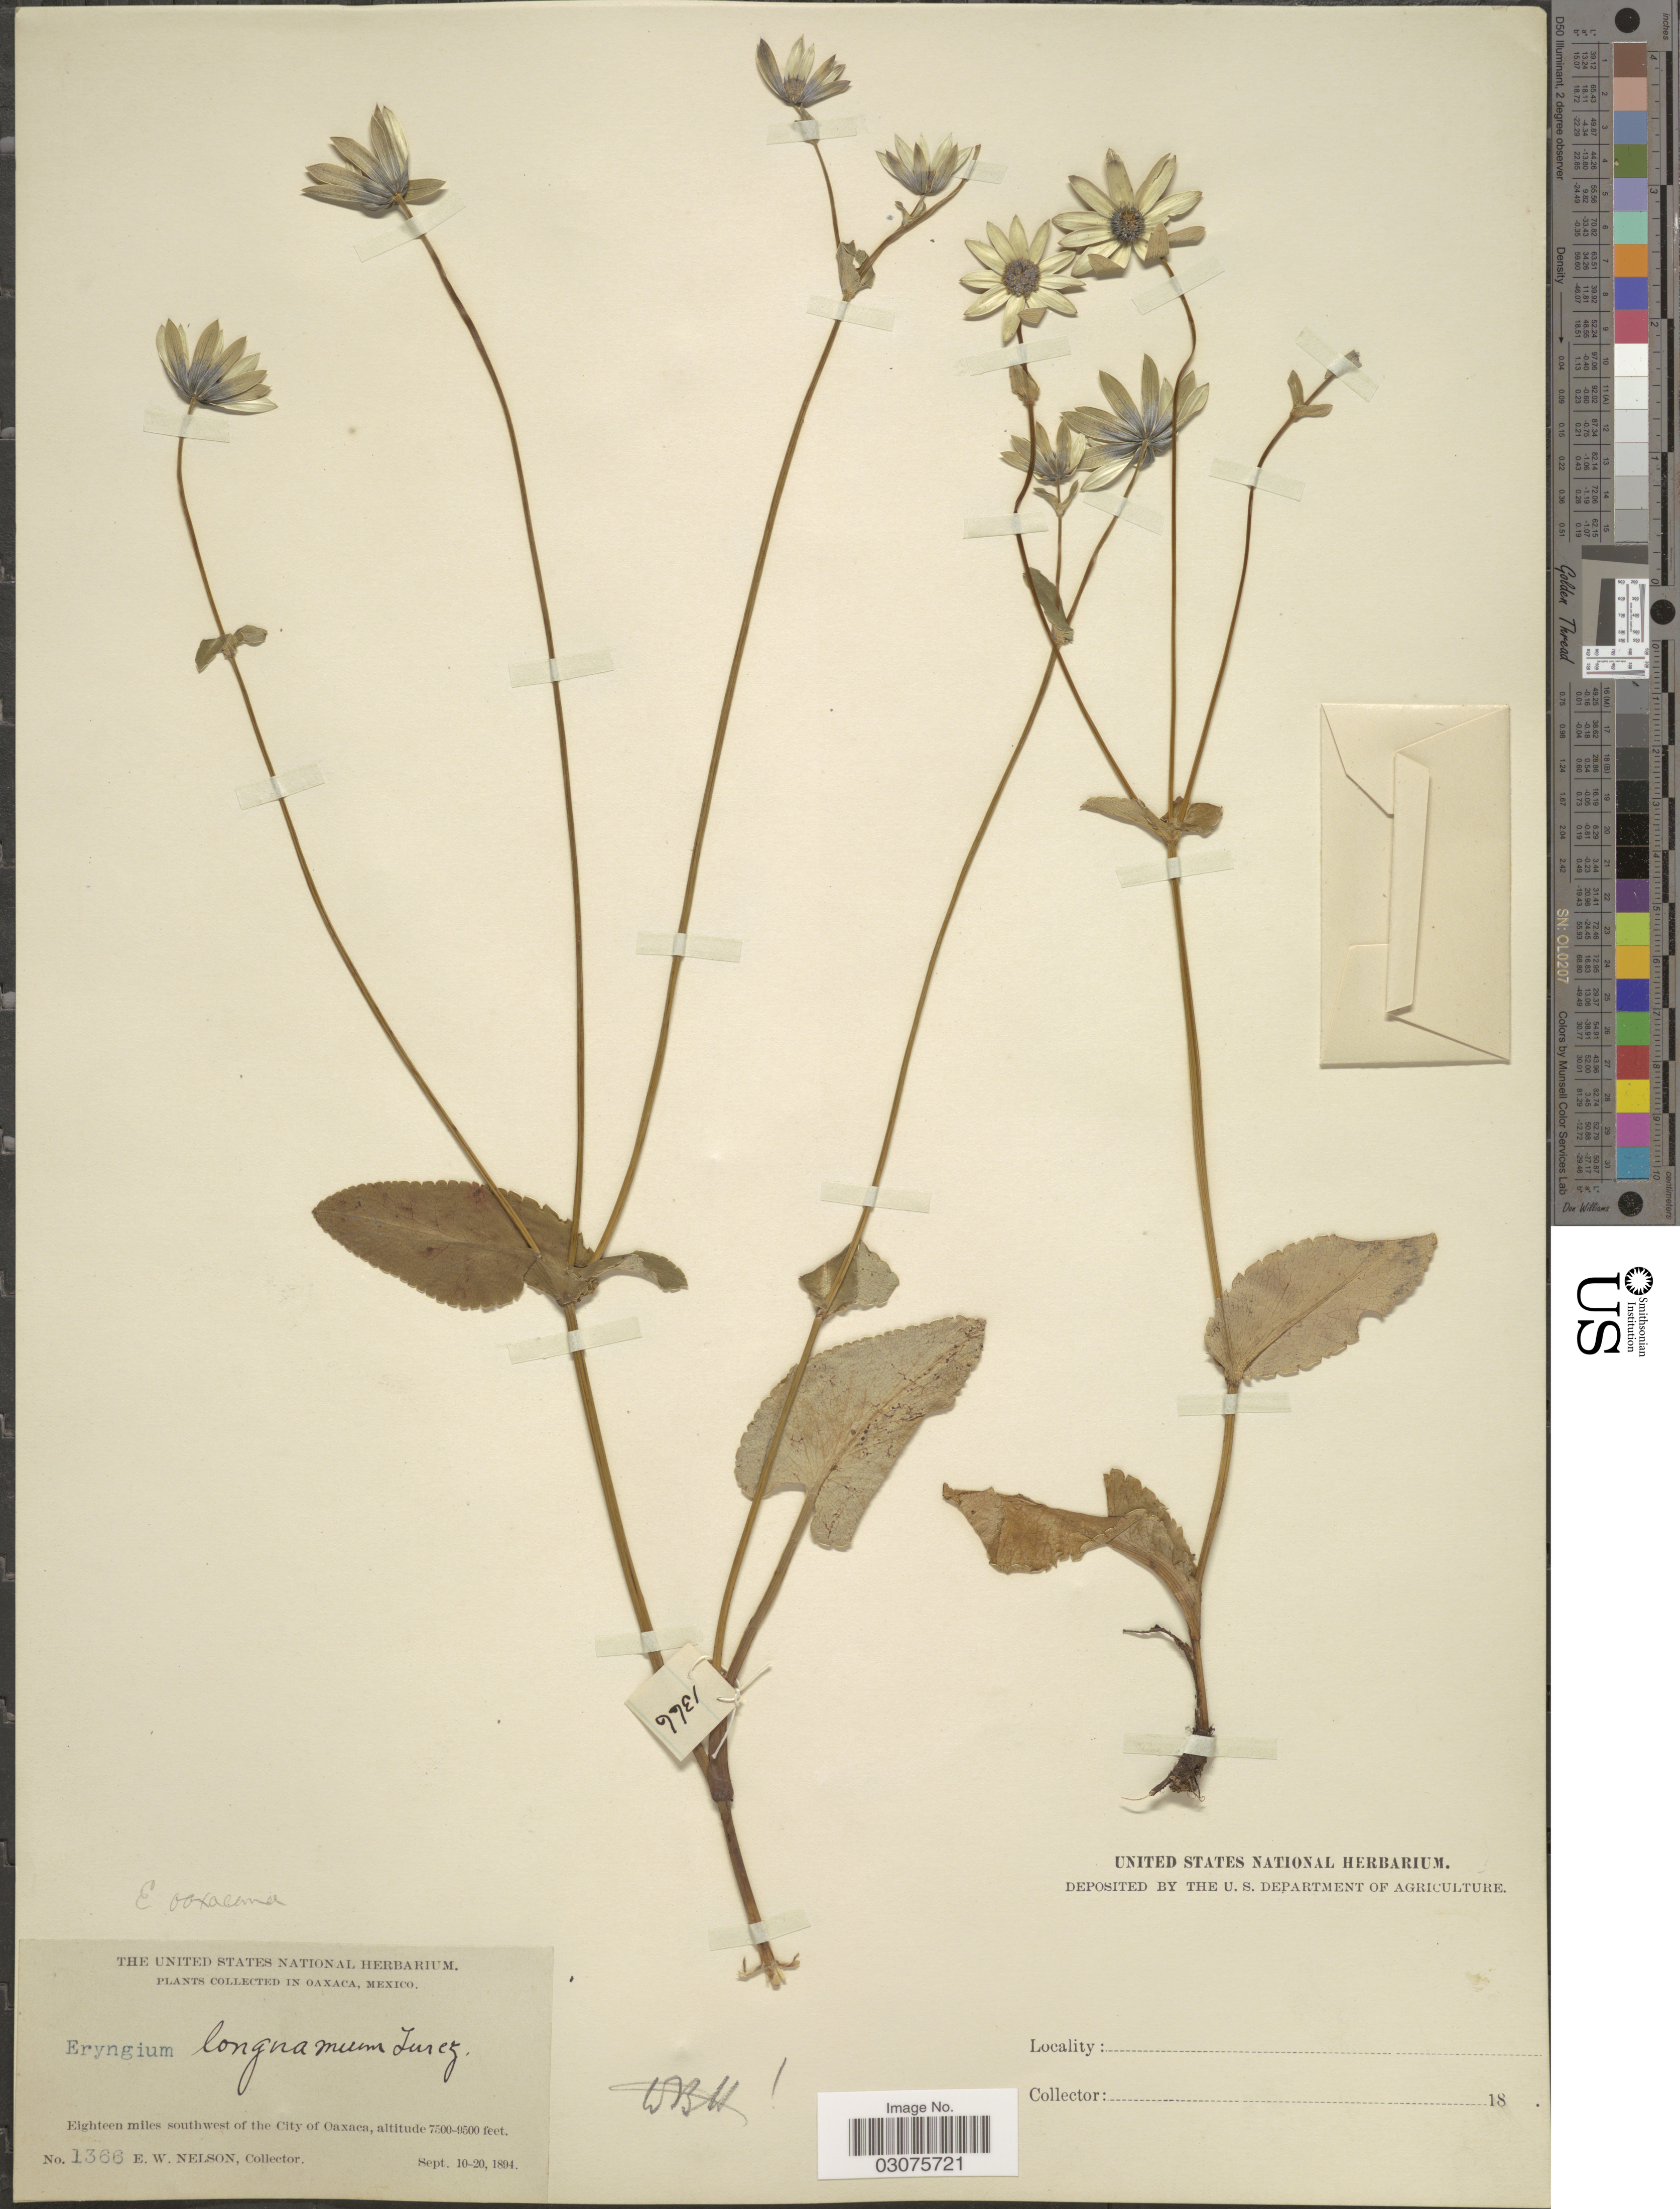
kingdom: Plantae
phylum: Tracheophyta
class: Magnoliopsida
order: Apiales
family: Apiaceae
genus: Eryngium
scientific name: Eryngium gracile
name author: F. Delaroche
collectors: E. W. Nelson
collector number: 1366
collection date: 1894-09-10/1894-09-20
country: Mexico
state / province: Oaxaca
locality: Eighteen miles southwest of the City of Oaxaca.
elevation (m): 2286